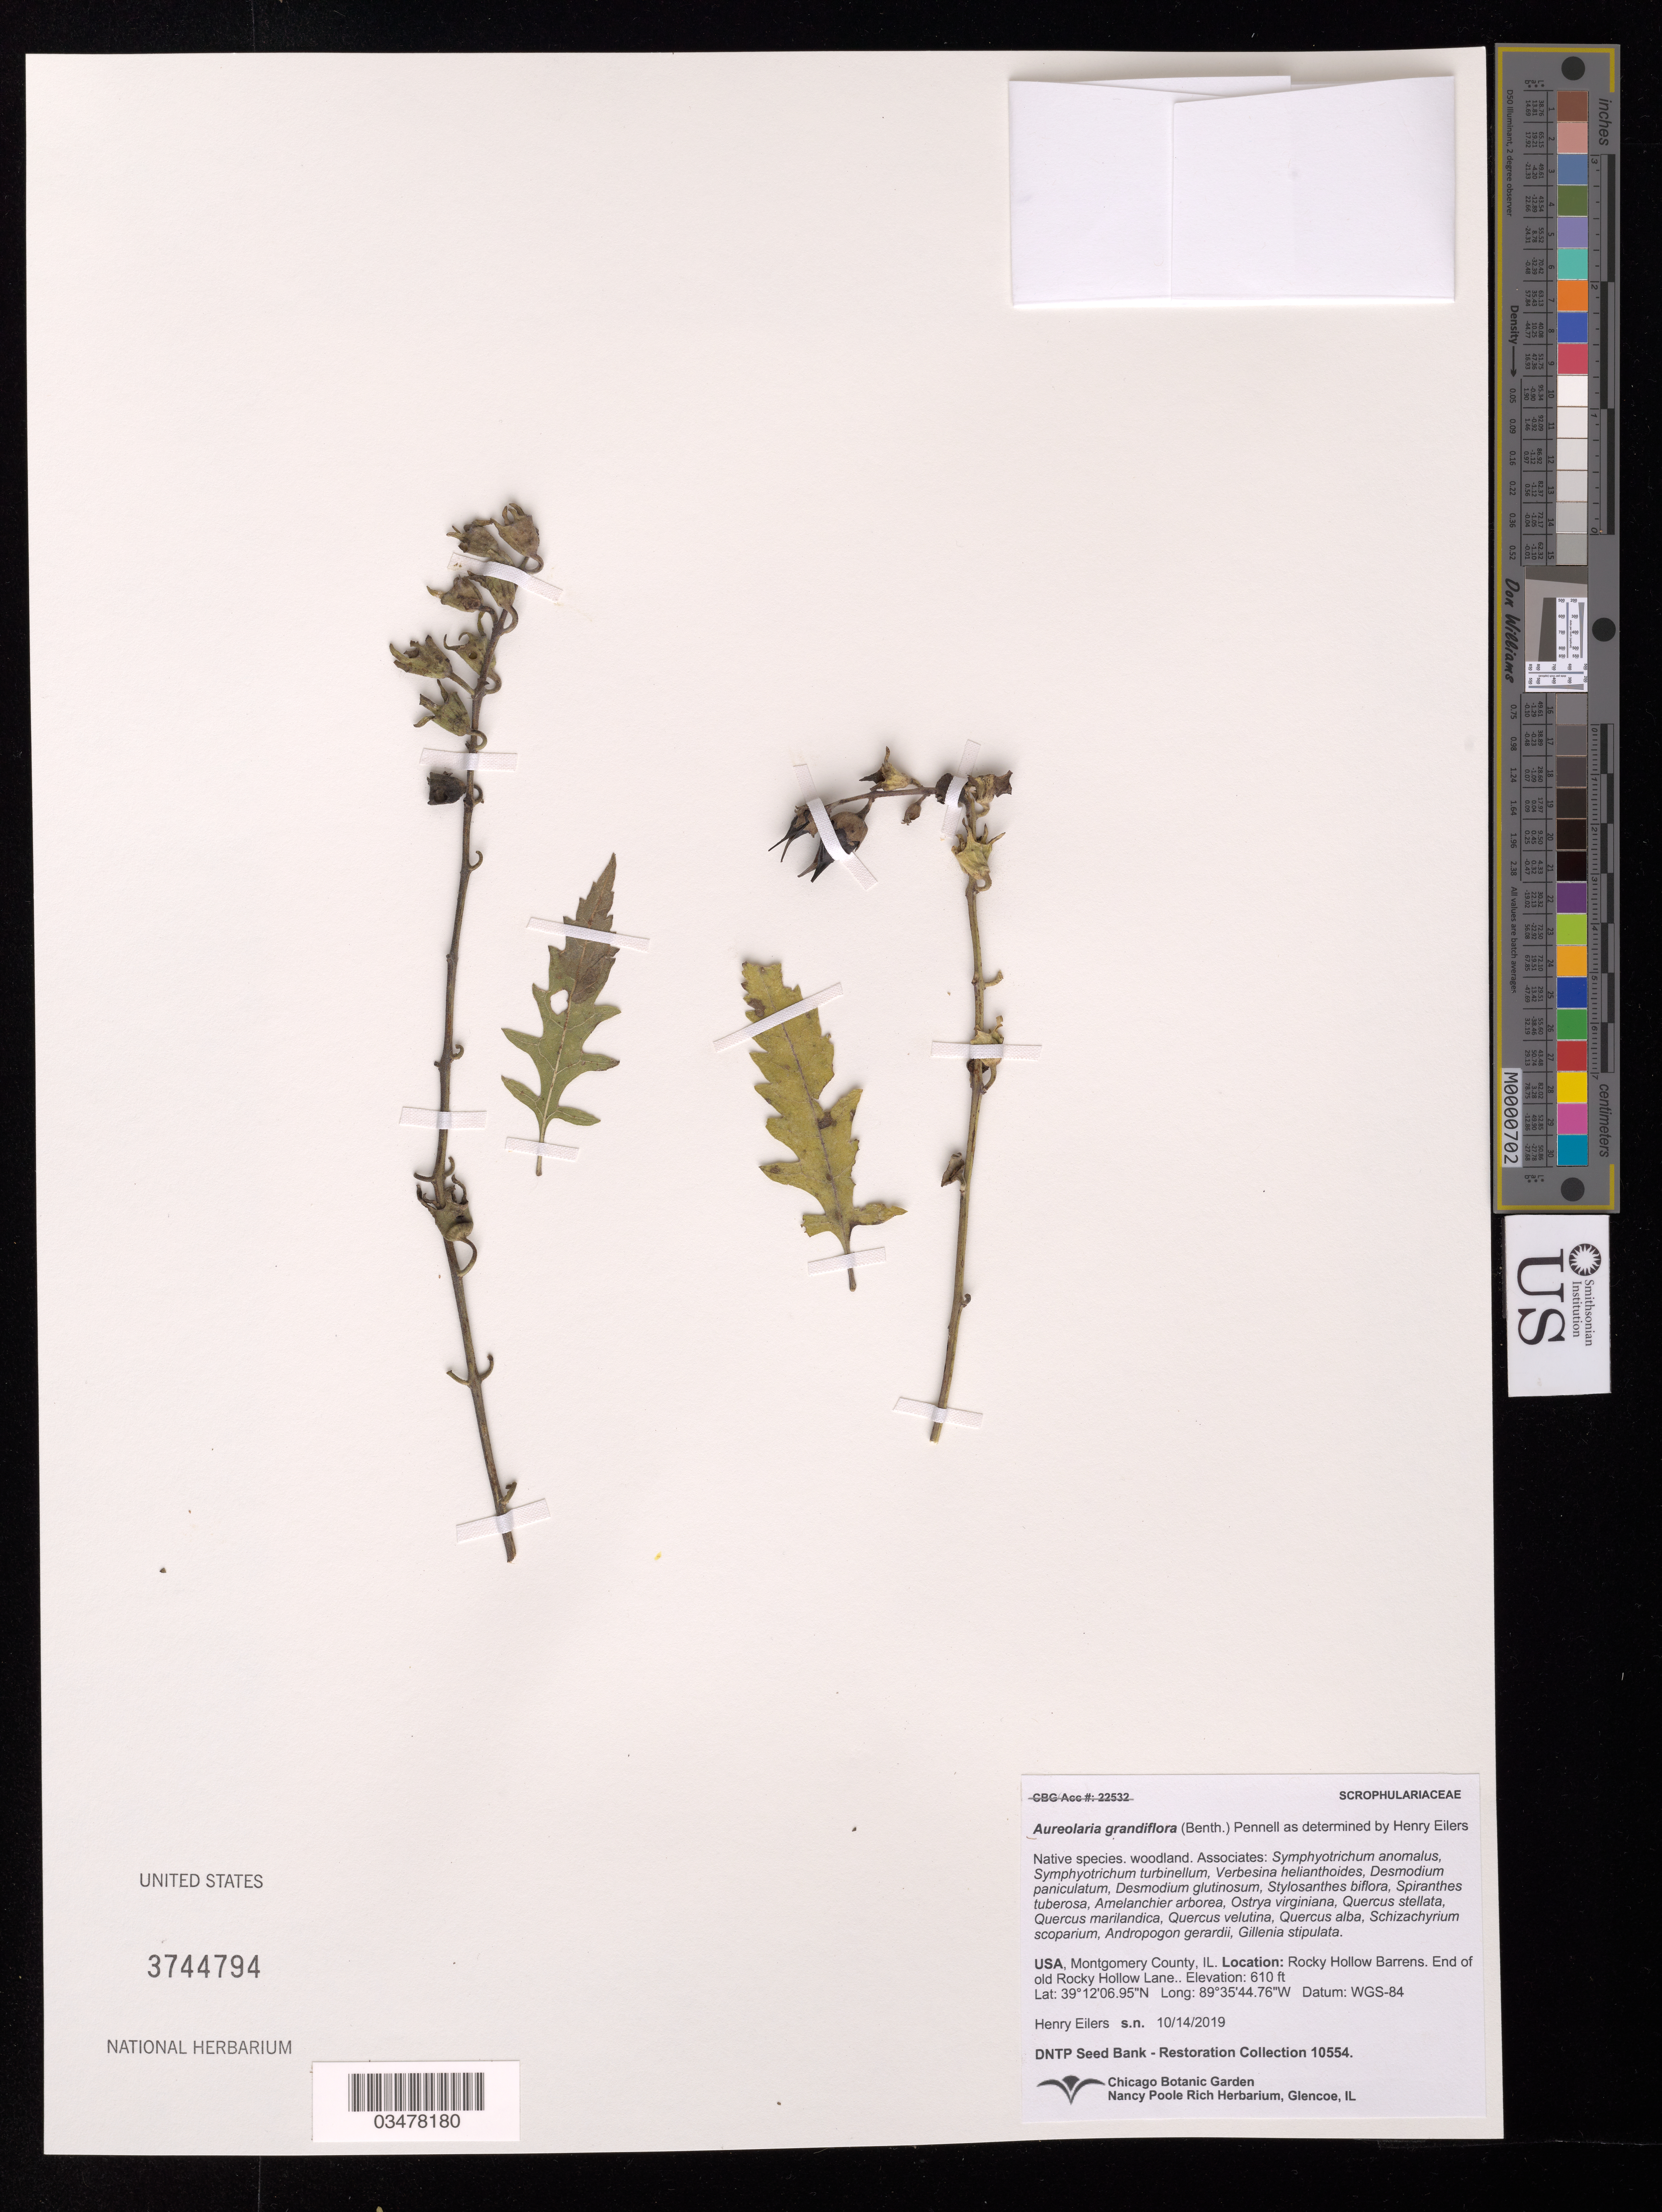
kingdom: Plantae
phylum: Tracheophyta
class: Magnoliopsida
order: Lamiales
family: Orobanchaceae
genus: Aureolaria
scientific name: Aureolaria grandiflora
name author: (Benth.) Pennell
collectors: H. Eilers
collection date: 2019-10-14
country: United States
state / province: Illinois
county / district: Montgomery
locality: Rocky Hollow Barrens. End of Rocky Hollow Lane.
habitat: Woodland. With Quercus alba, Andropogon gerardii, Gillenia stipulata, etc.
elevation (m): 186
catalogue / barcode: US 3744794